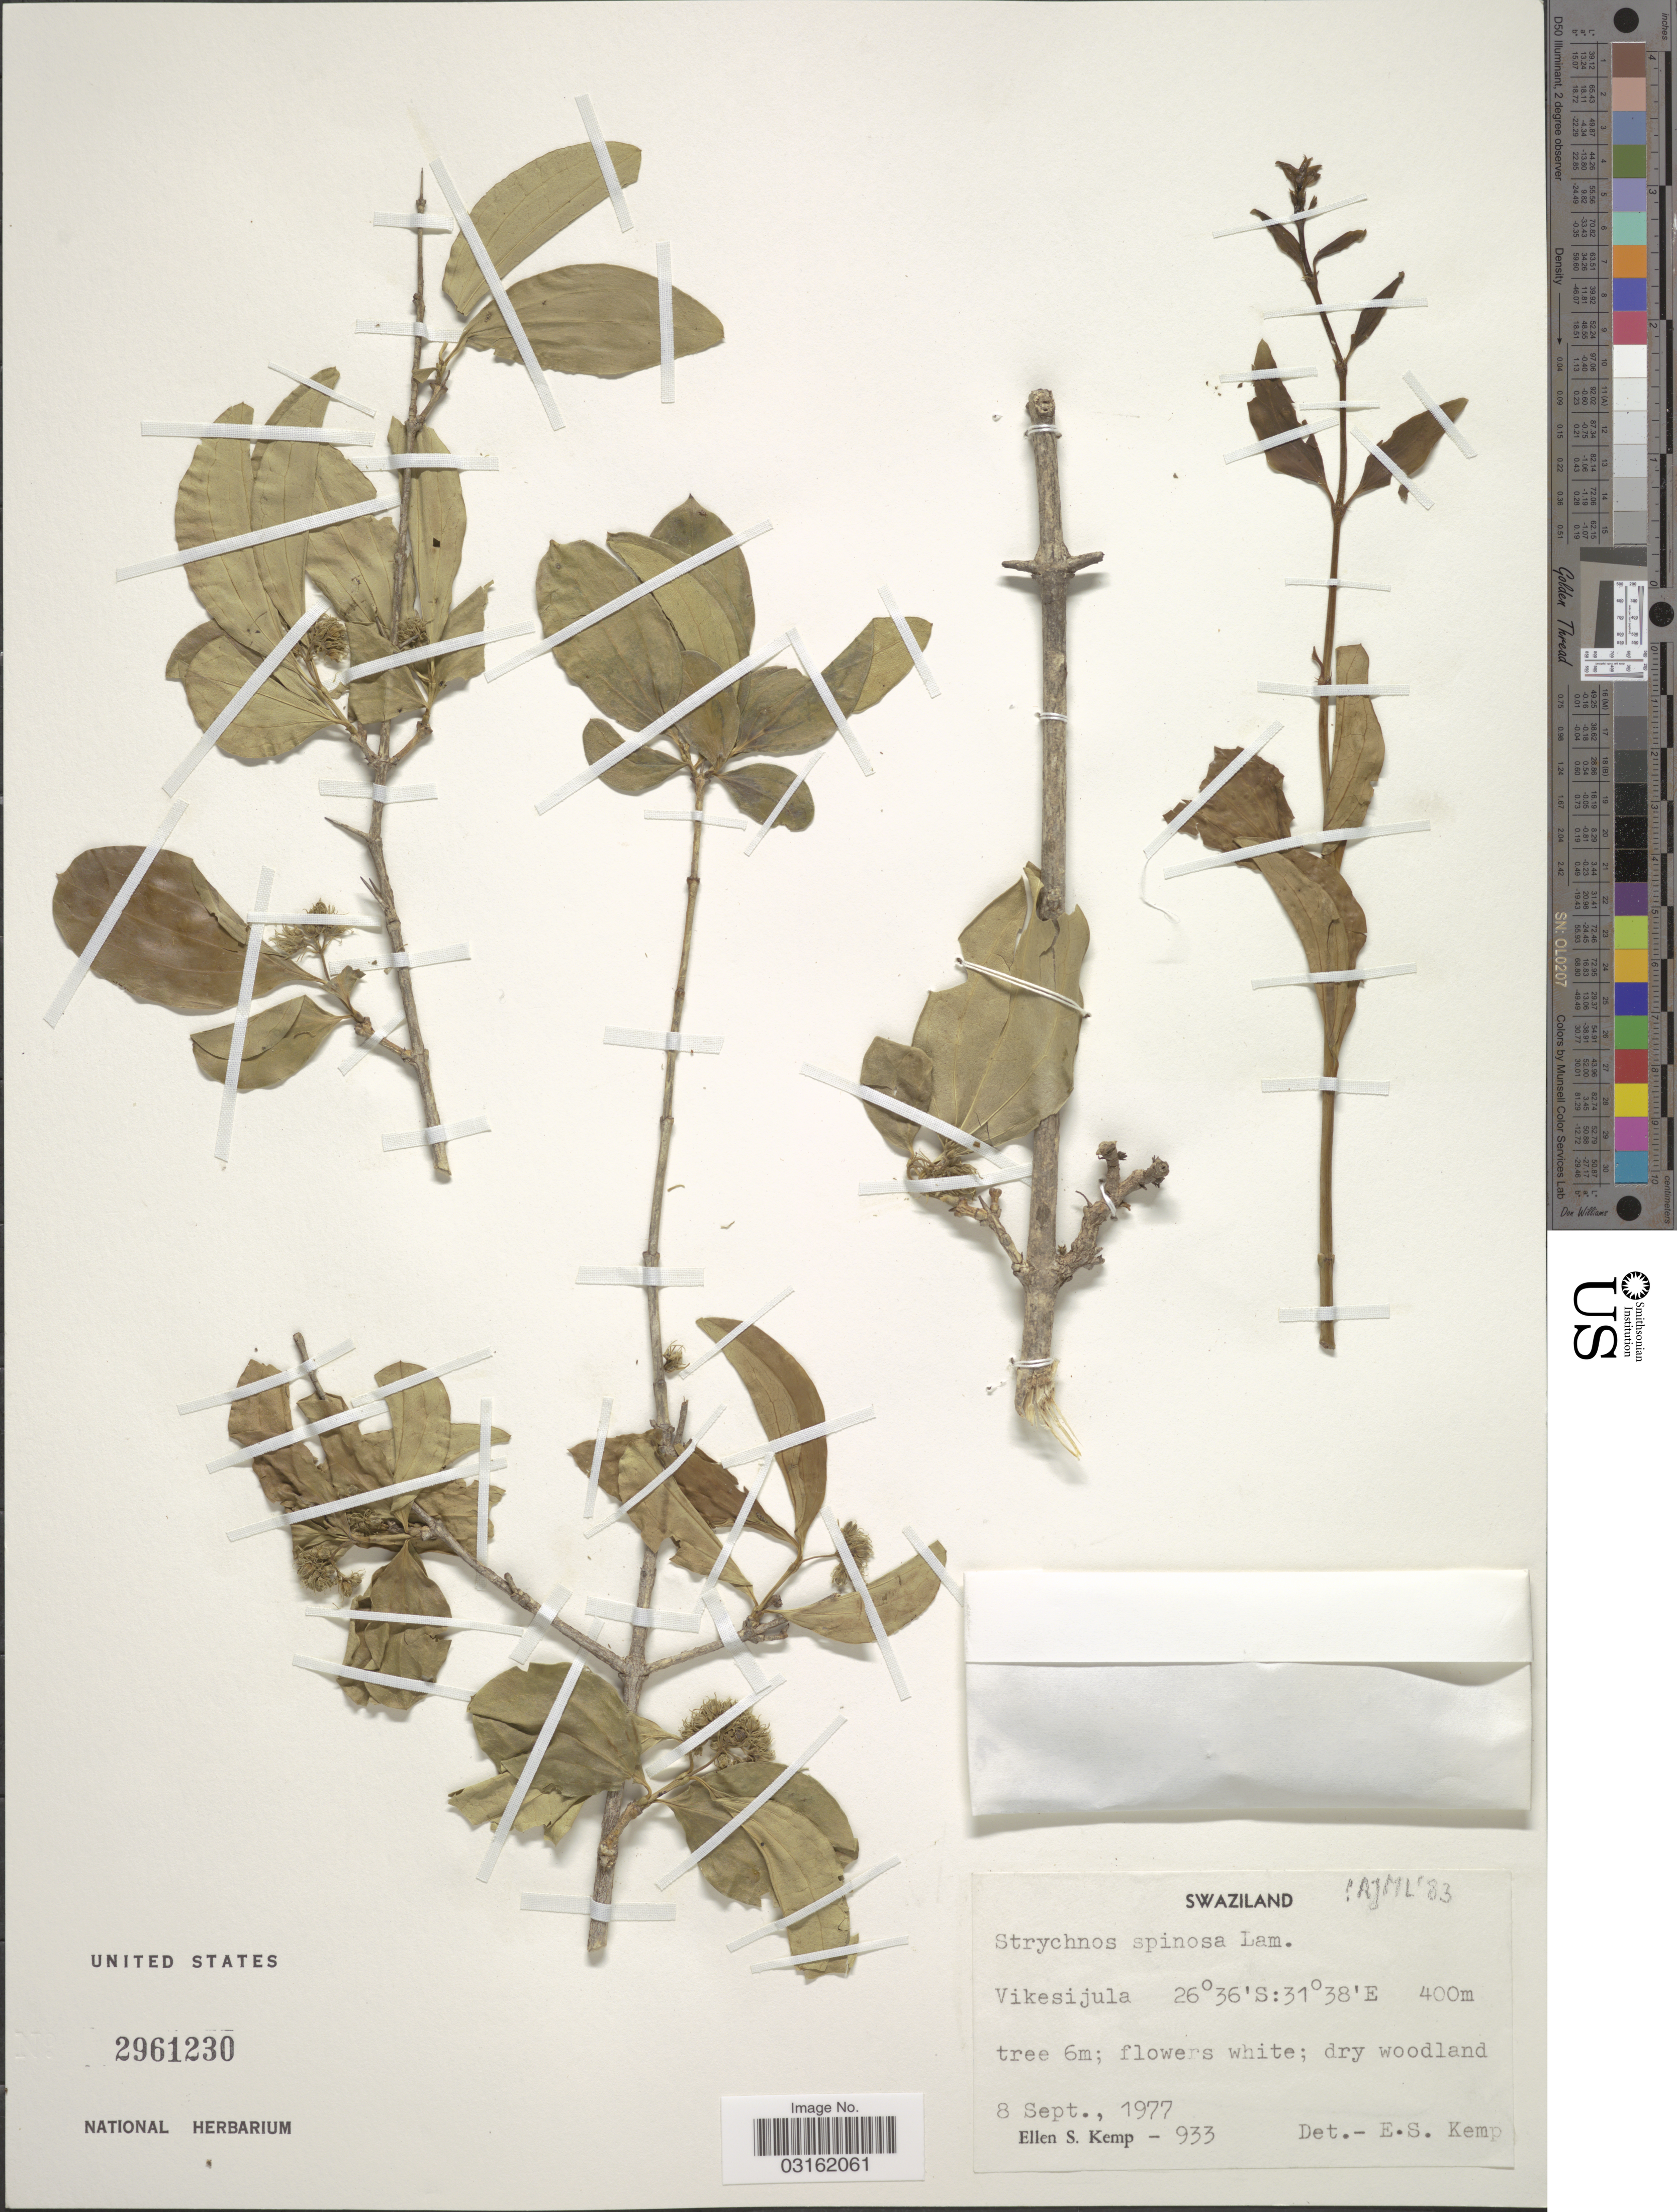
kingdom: Plantae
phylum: Tracheophyta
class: Magnoliopsida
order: Gentianales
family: Loganiaceae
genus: Strychnos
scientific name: Strychnos spinosa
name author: Lam.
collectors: E. S. Kemp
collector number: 933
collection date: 1977-09-08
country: Eswatini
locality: Vikesijula.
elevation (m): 400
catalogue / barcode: US 2961230